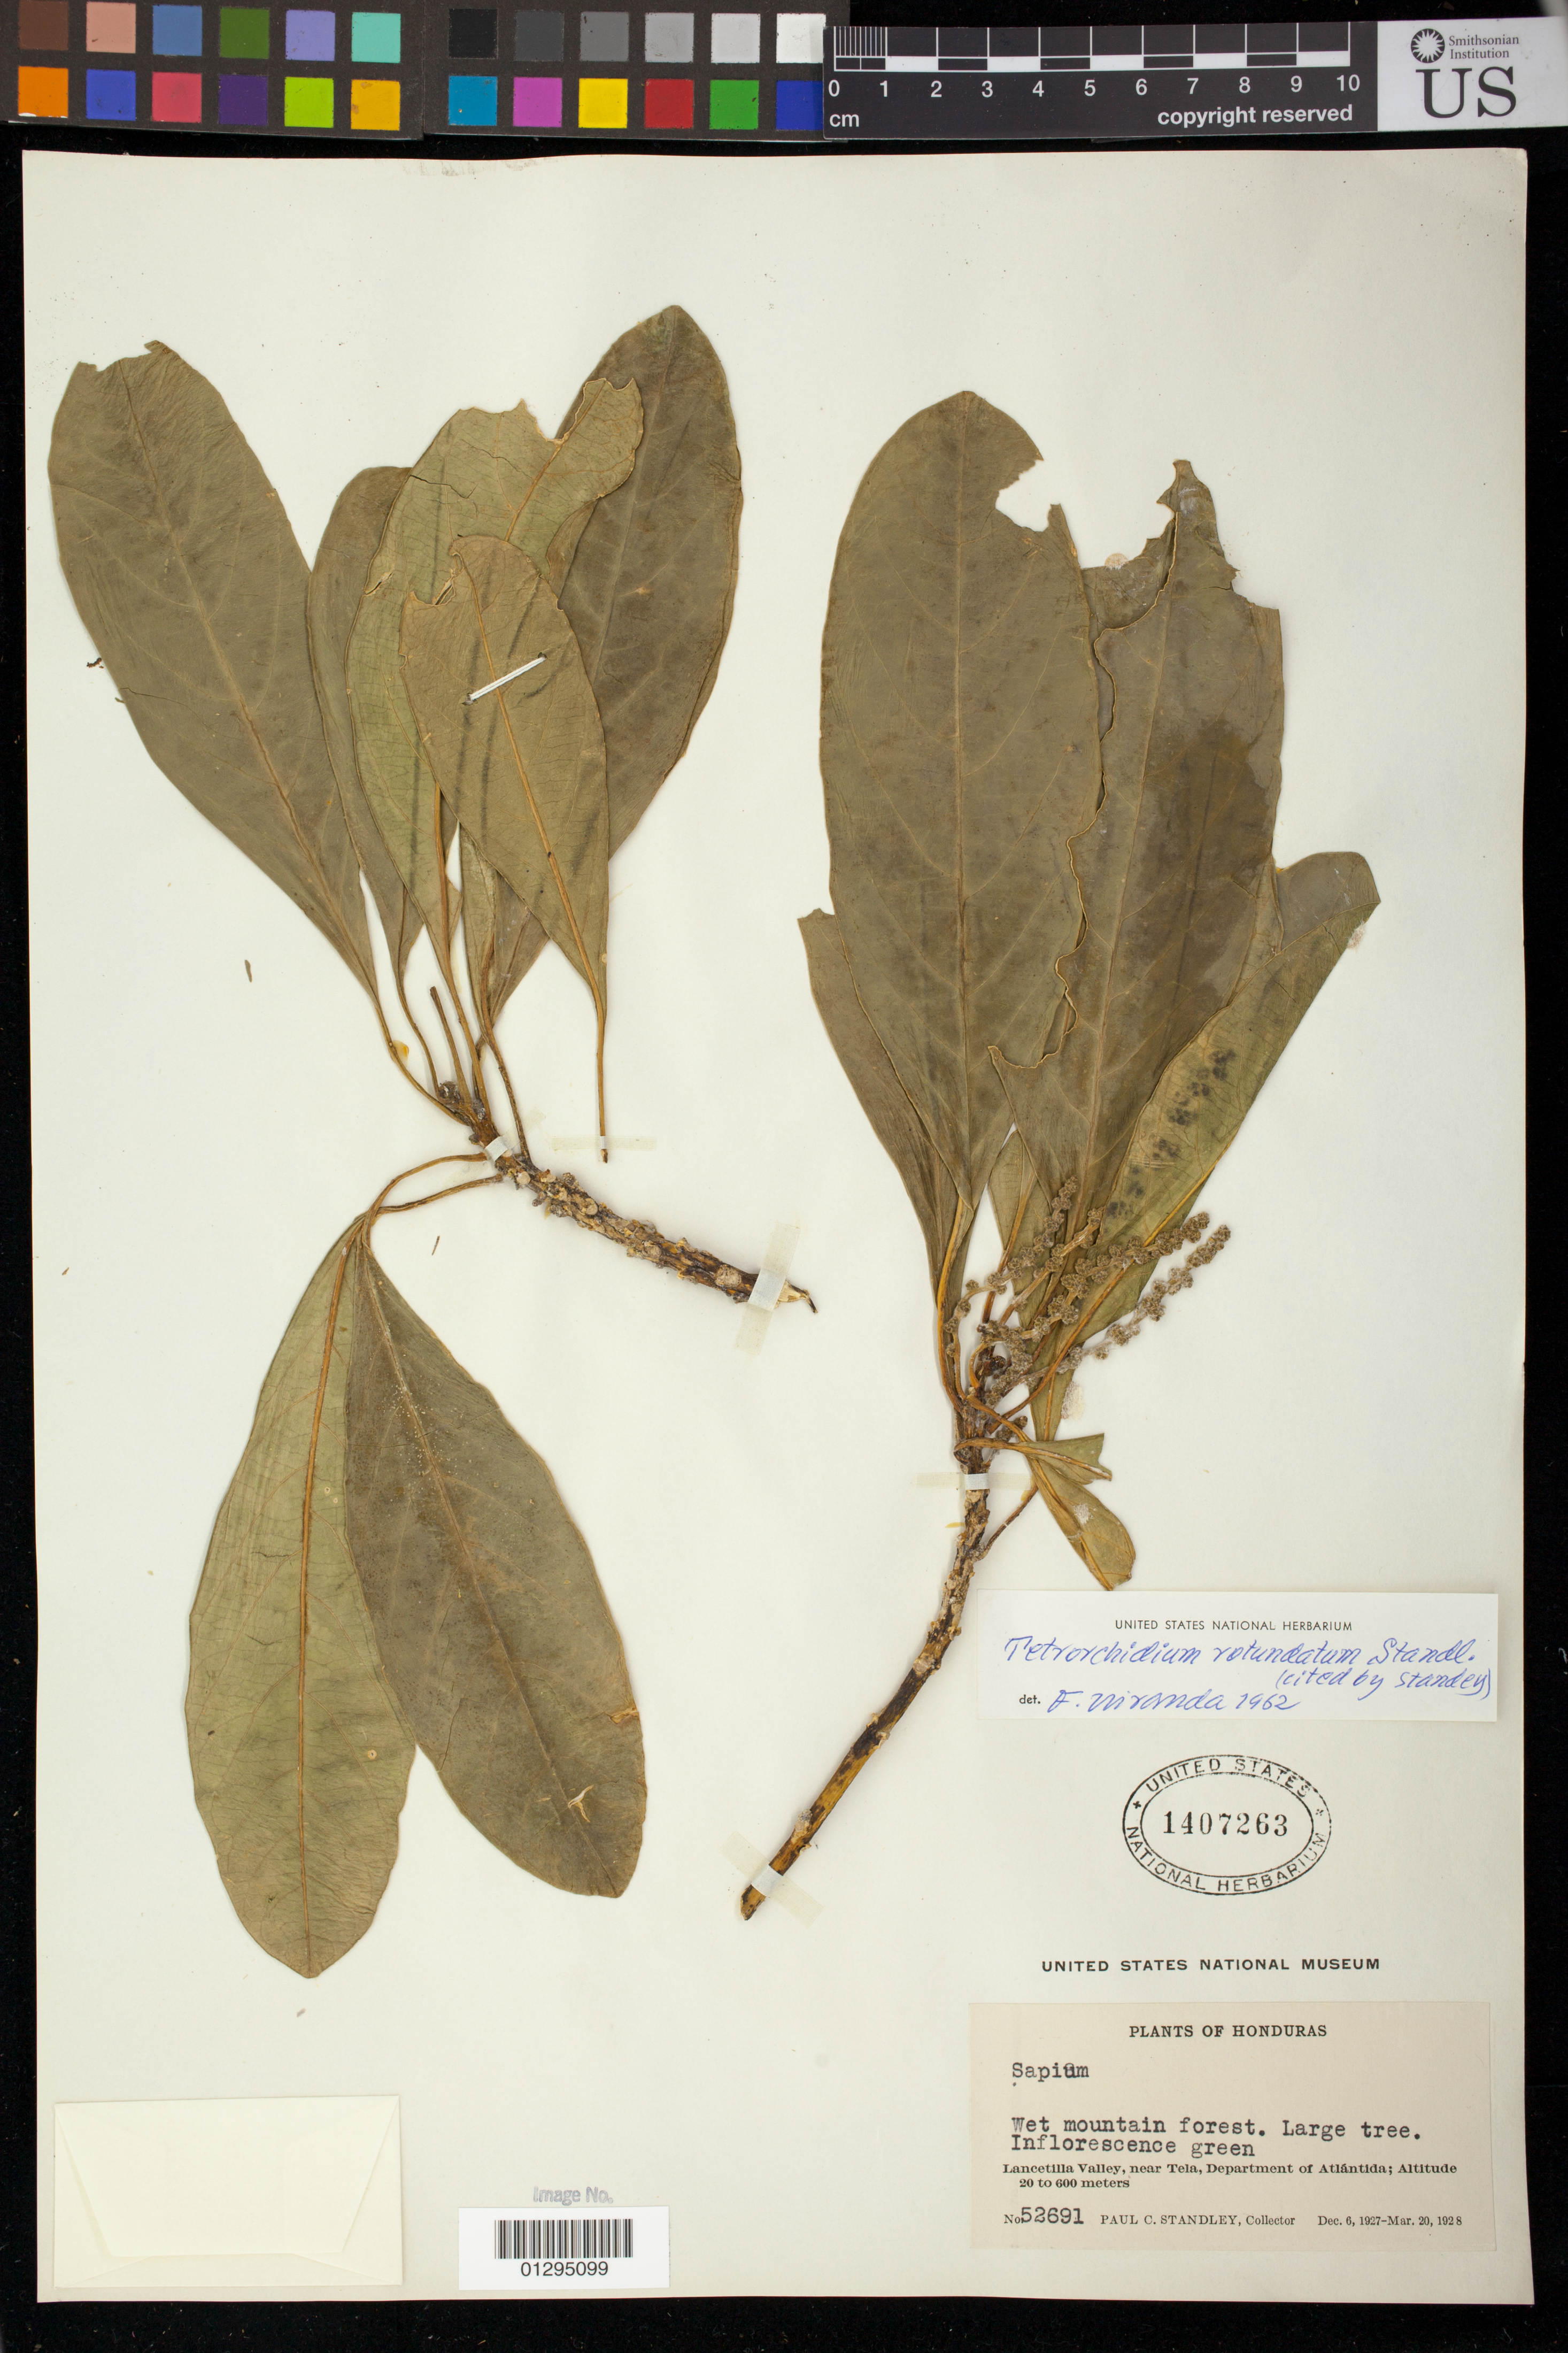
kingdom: Plantae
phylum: Tracheophyta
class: Magnoliopsida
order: Malpighiales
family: Euphorbiaceae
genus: Tetrorchidium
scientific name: Tetrorchidium rotundatum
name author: Standl.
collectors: P. C. Standley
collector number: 52691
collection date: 1927-12-06/1928-03-20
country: Honduras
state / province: Atlántida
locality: Lancetilla Valley near Tela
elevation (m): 20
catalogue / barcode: US 1407263